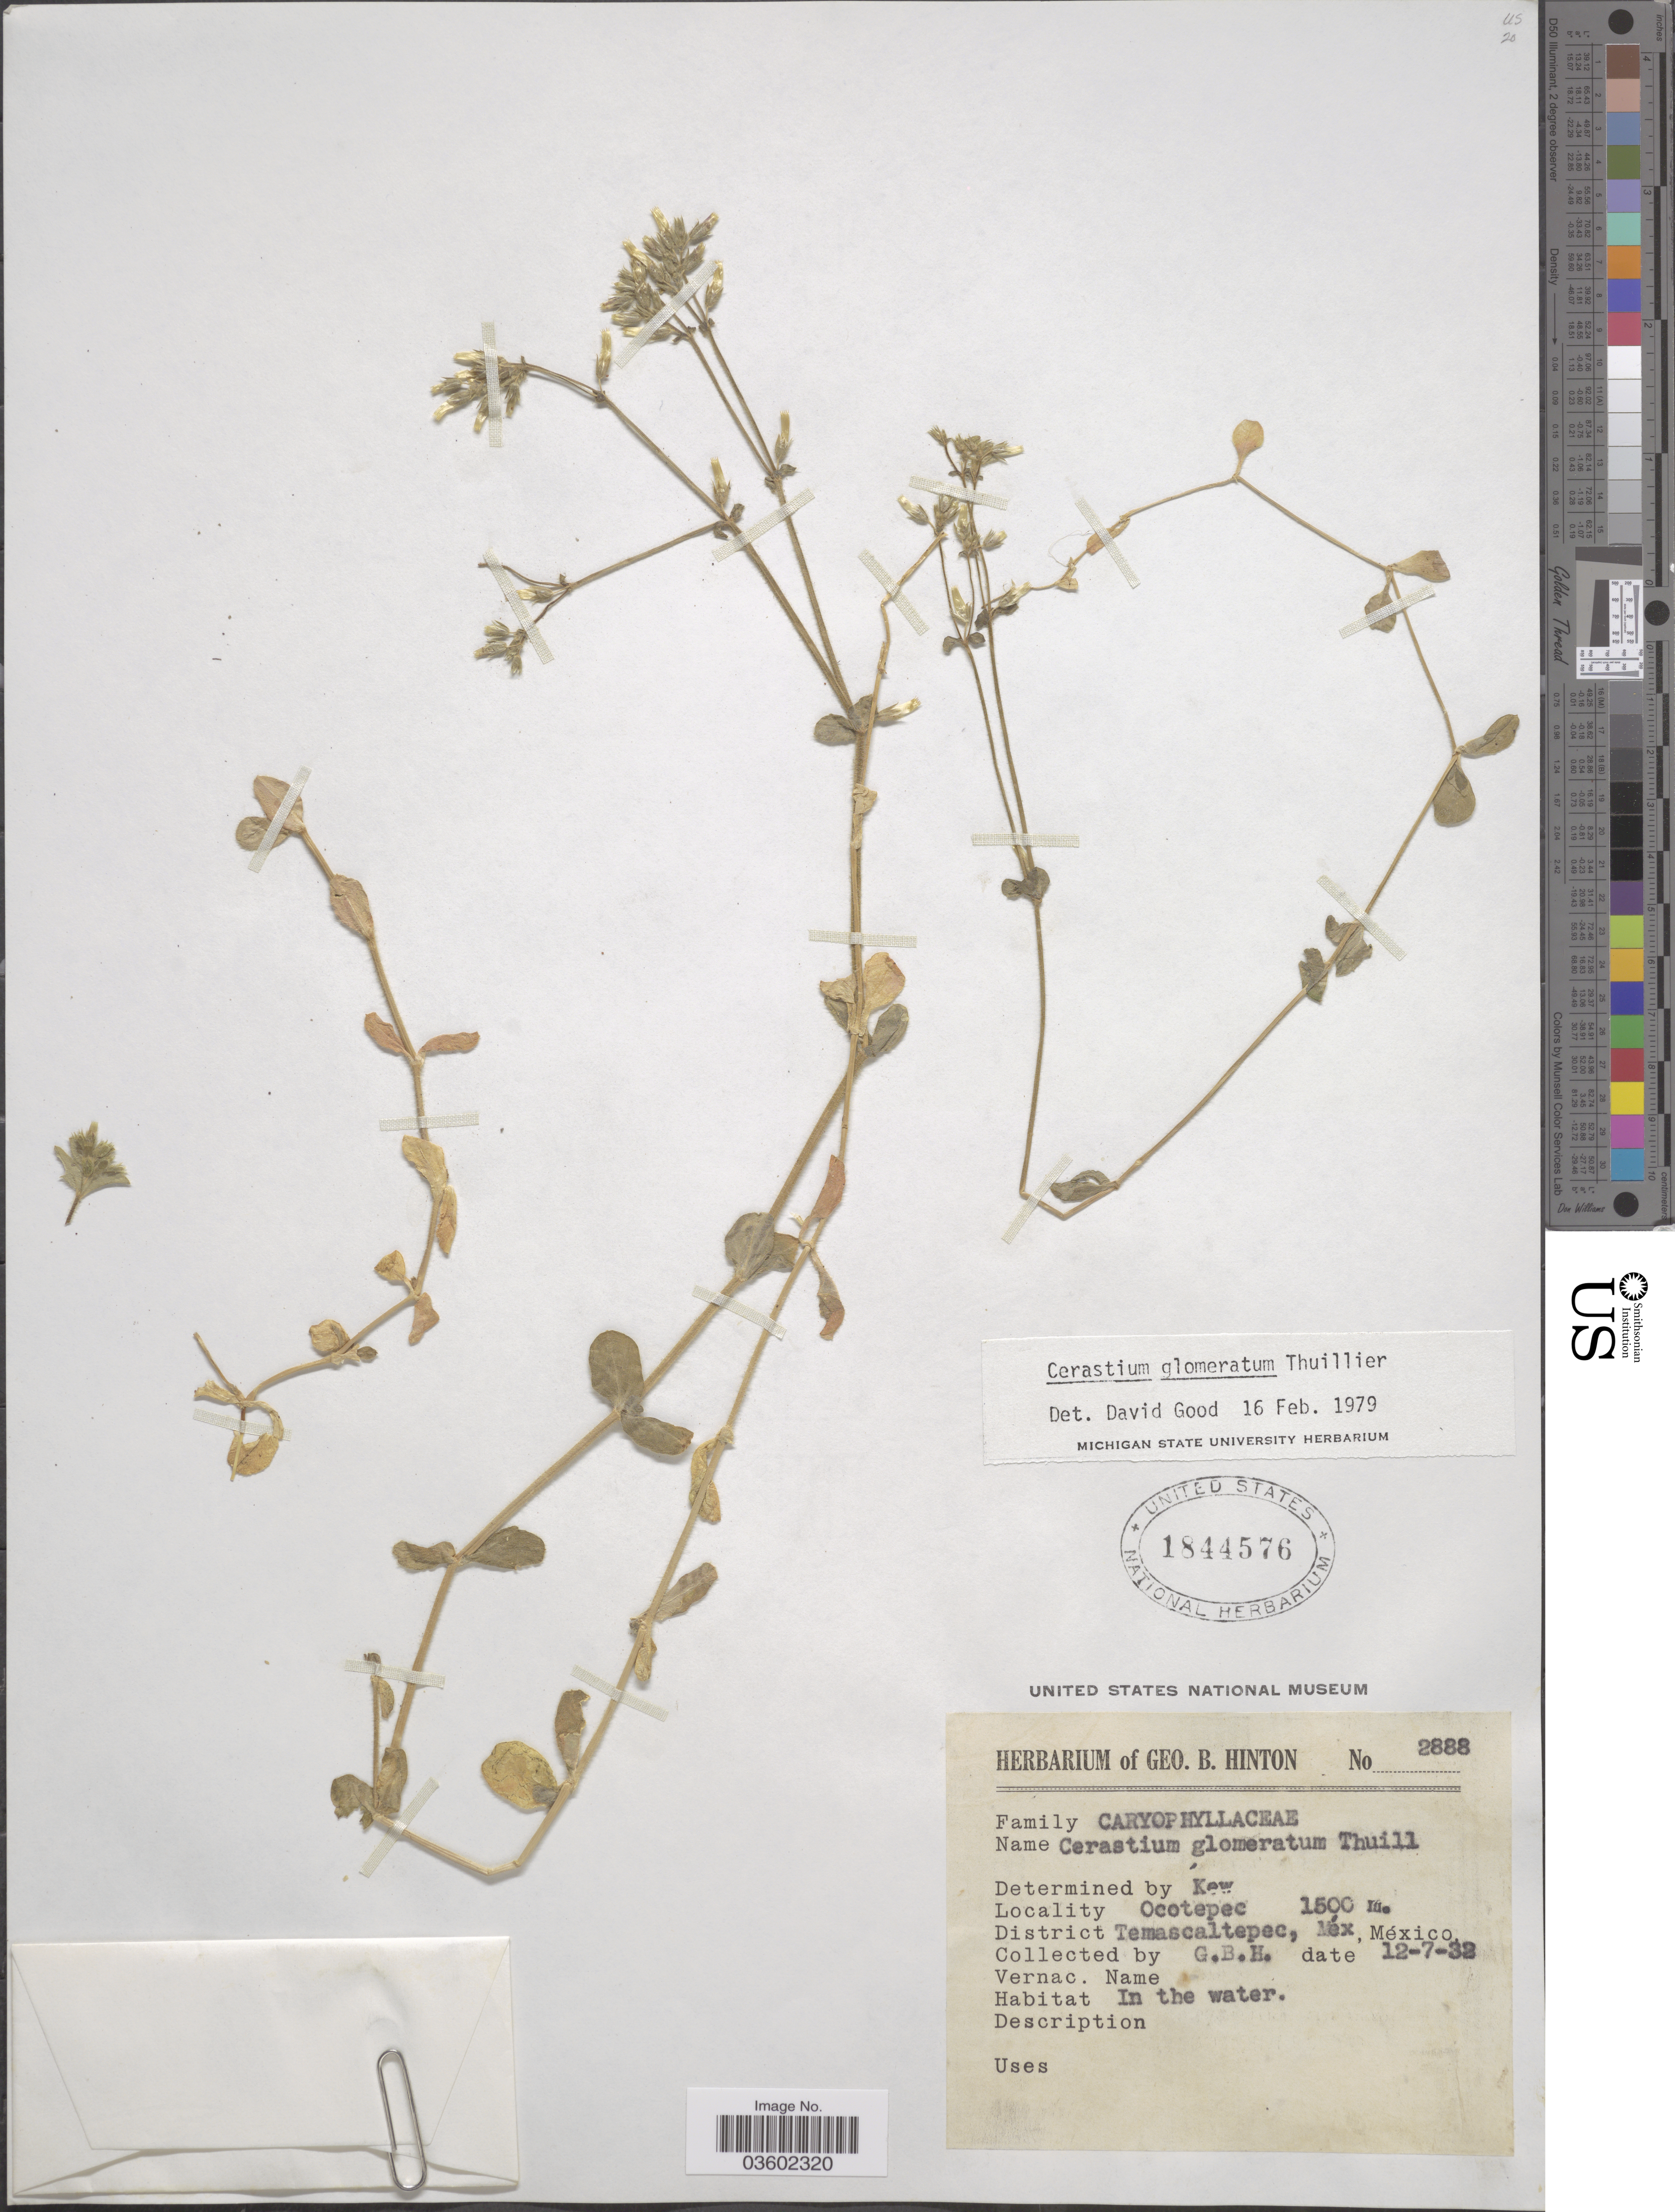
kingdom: Plantae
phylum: Tracheophyta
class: Magnoliopsida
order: Caryophyllales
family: Caryophyllaceae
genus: Cerastium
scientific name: Cerastium glomeratum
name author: Thuill.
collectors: G. B. Hinton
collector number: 2888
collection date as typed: Transcribed d/m/y: 12/7/32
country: Mexico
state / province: México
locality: Ocotepec. District Temascaltepec.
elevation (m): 1500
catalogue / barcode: US 1844576